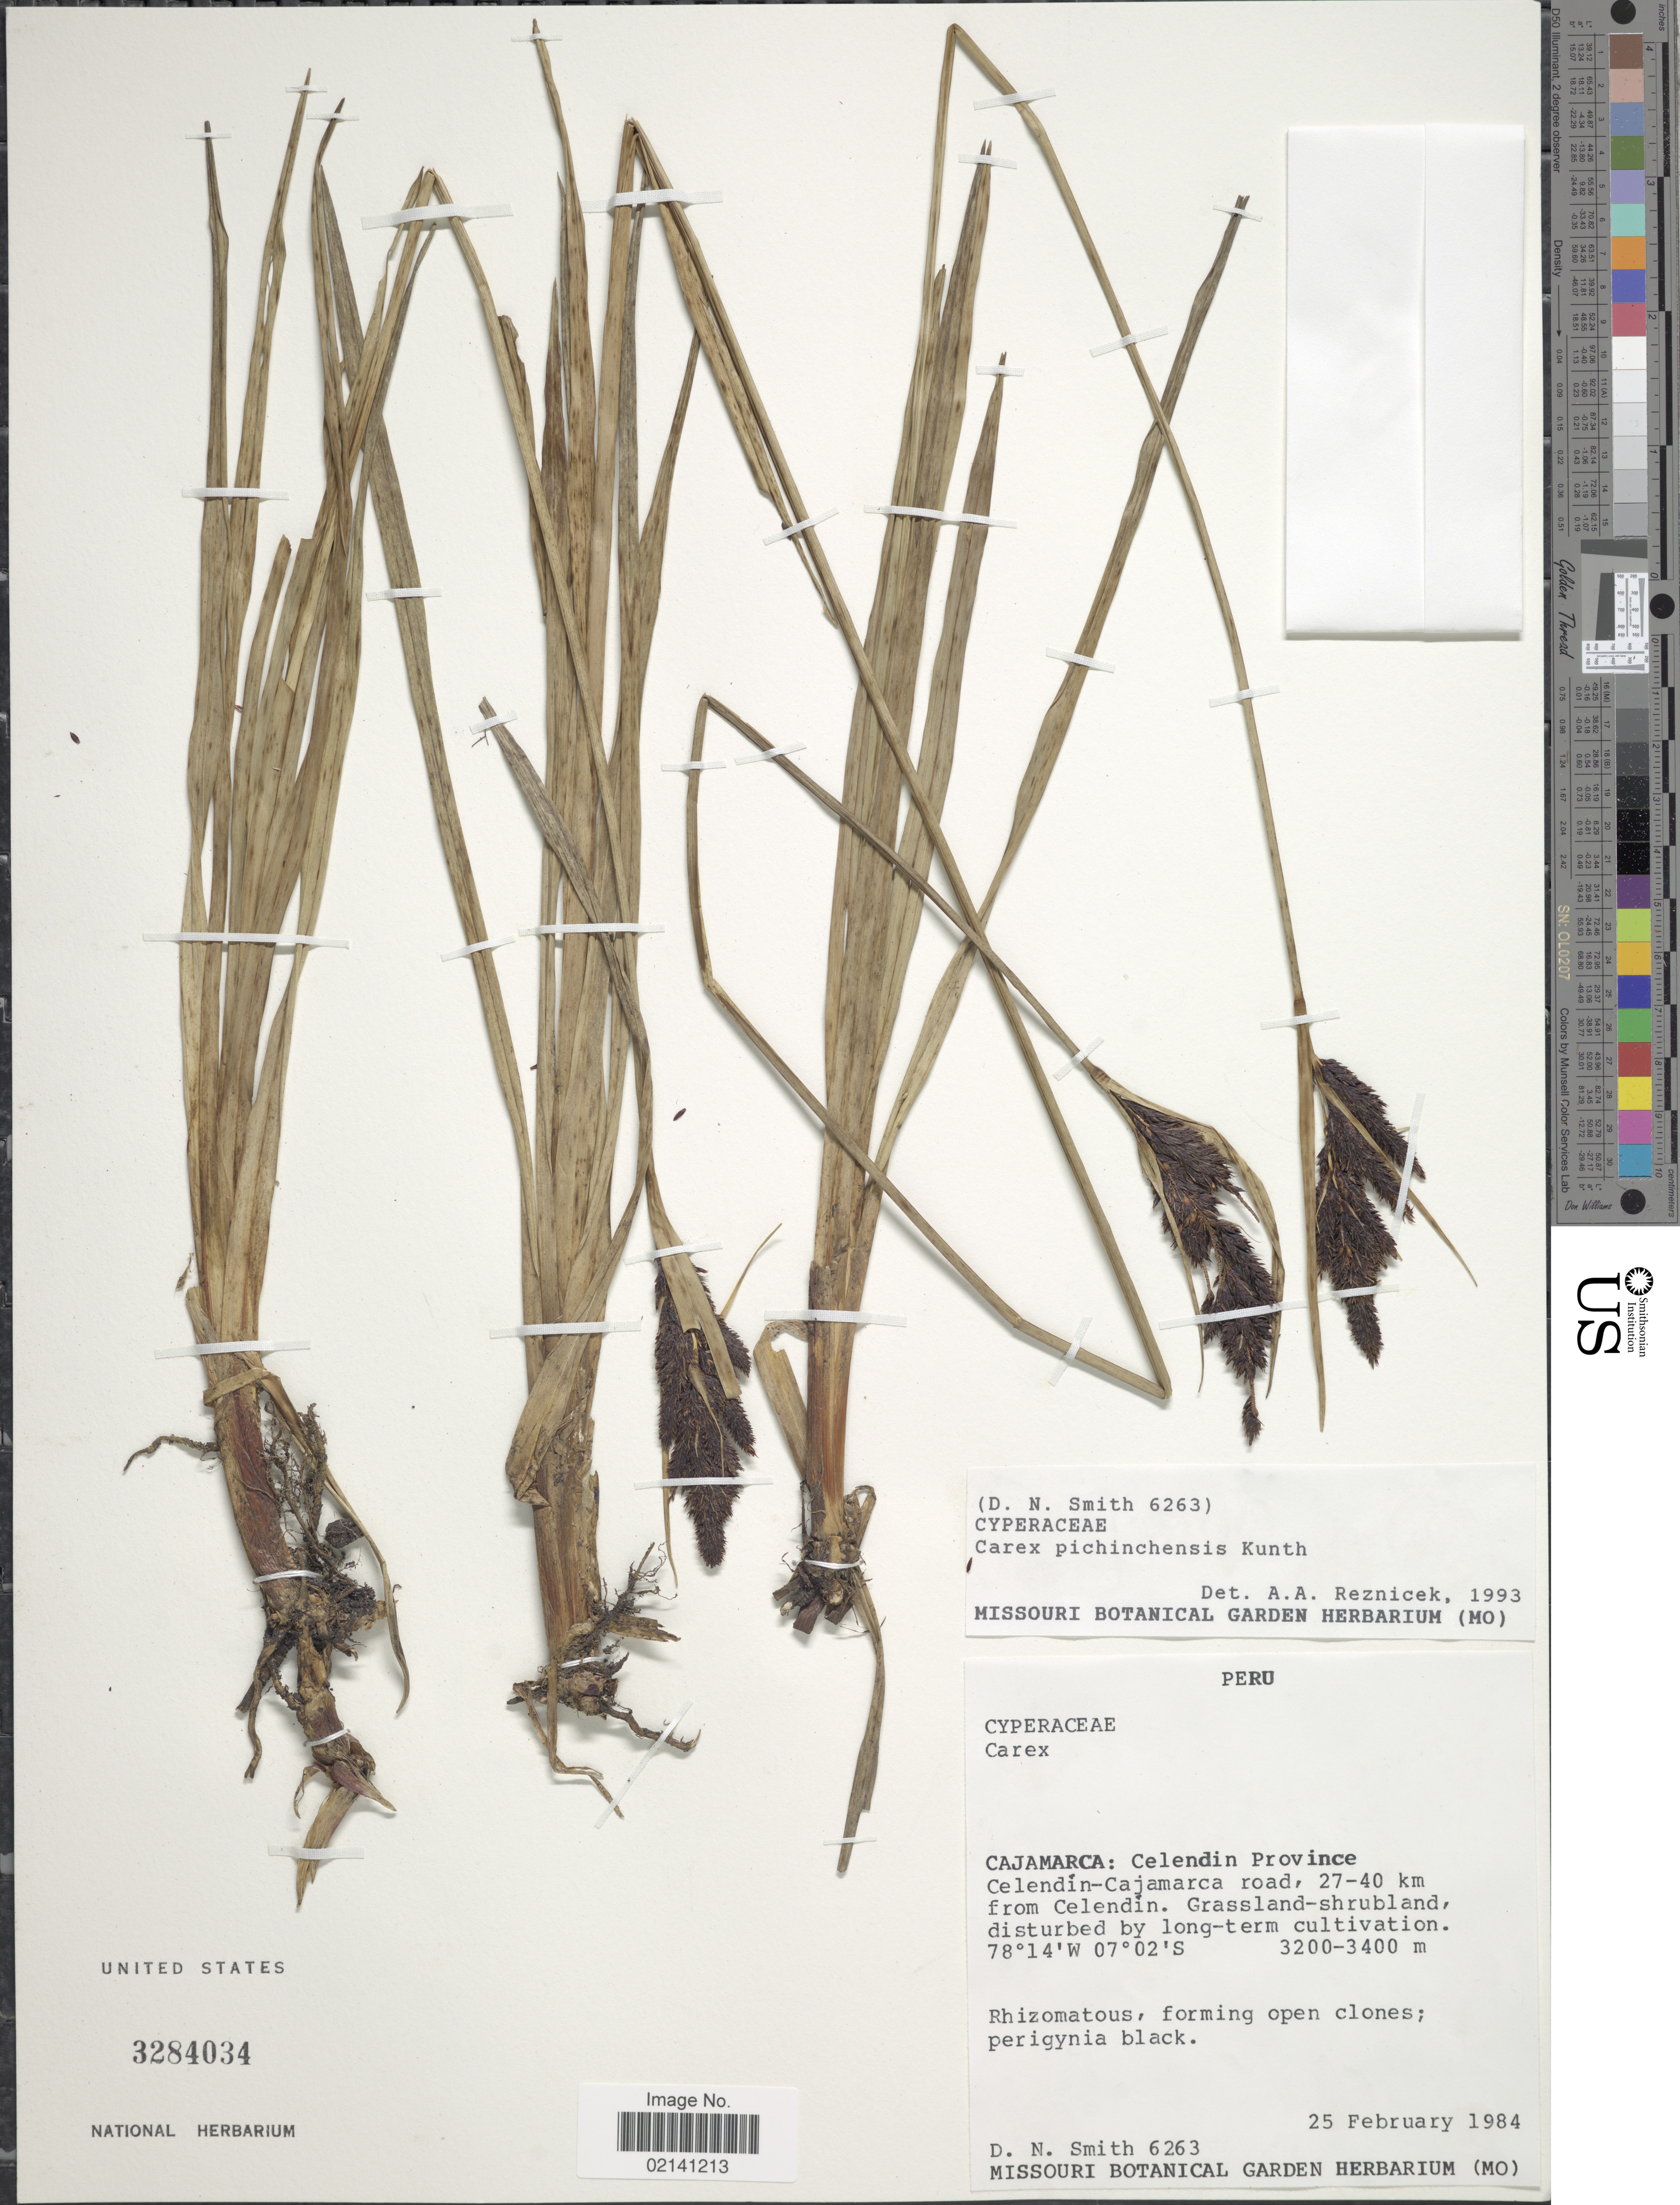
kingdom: Plantae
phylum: Tracheophyta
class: Liliopsida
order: Poales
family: Cyperaceae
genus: Carex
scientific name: Carex pichinchensis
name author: Kunth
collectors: D. Smith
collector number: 6263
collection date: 1984-02-25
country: Peru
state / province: Cajamarca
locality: Celendin Province, Celendin-Cajamarca road, 27-40 km from Celendin, disturbed by long-term cultivation.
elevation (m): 3200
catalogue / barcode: US 3284034